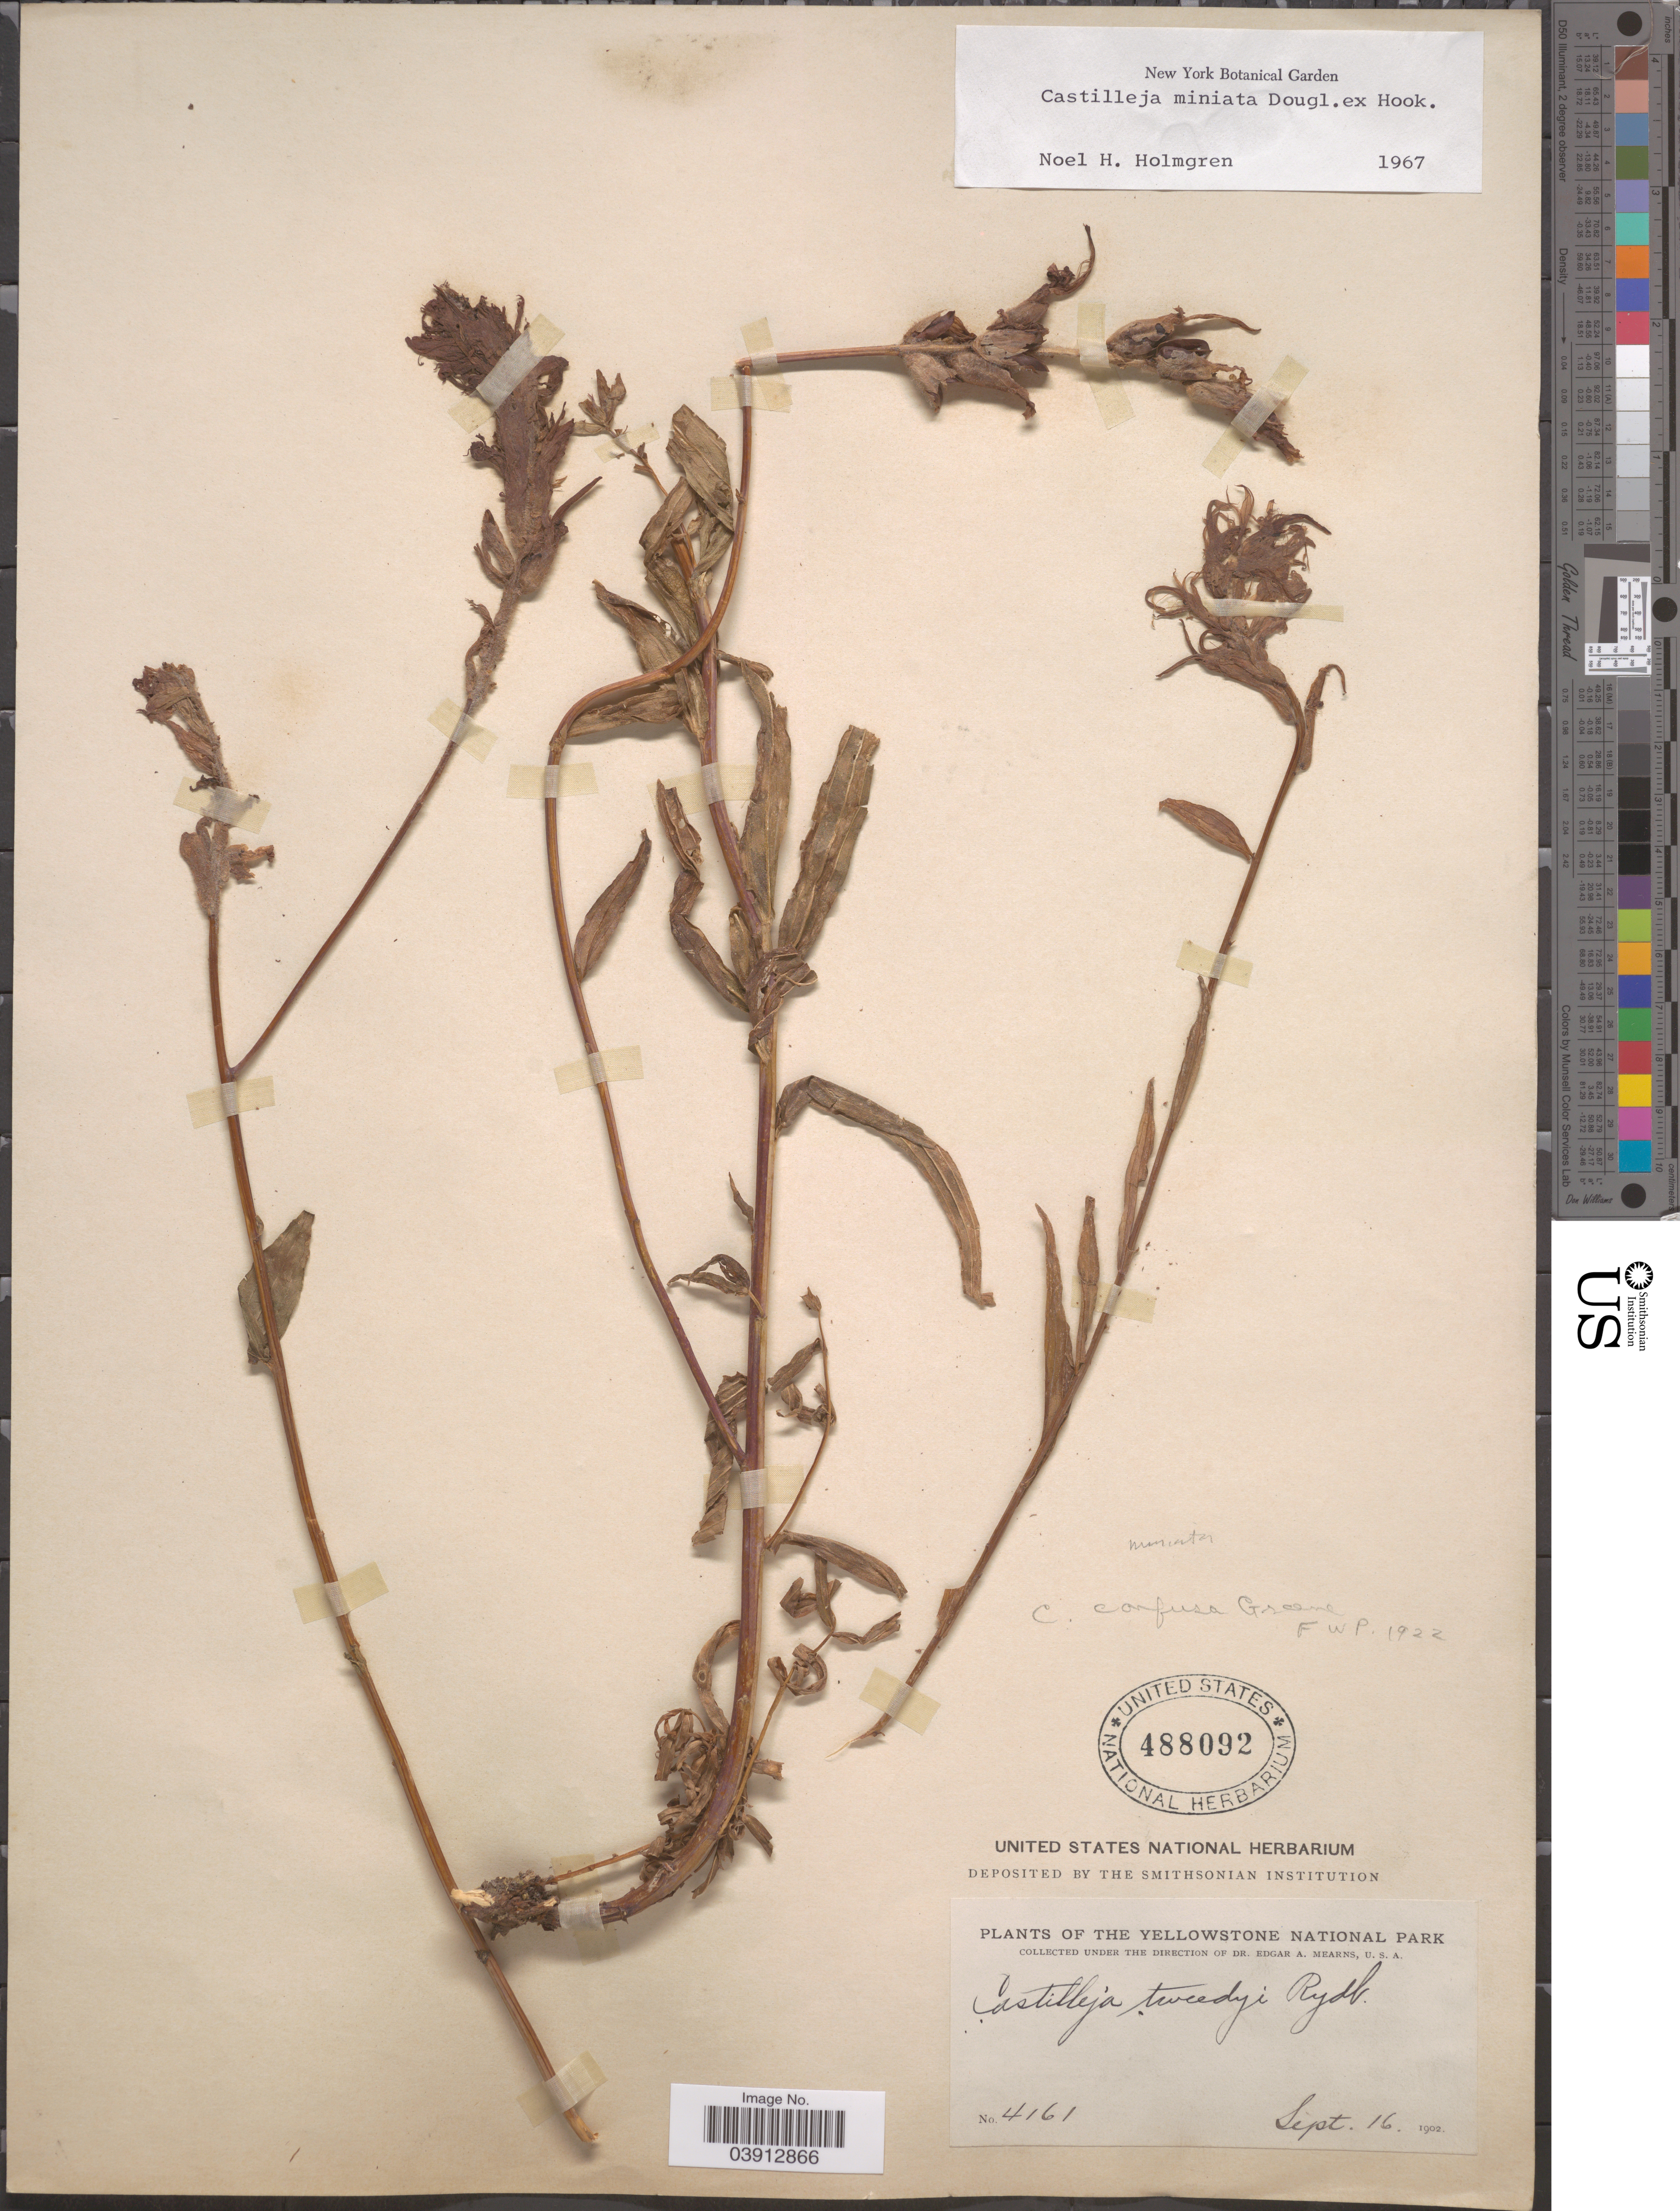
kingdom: Plantae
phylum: Tracheophyta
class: Magnoliopsida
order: Lamiales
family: Orobanchaceae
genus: Castilleja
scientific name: Castilleja miniata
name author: Douglas ex Hook.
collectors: E. A. Mearns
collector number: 4161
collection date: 1902-09-16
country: United States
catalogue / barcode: US 488092